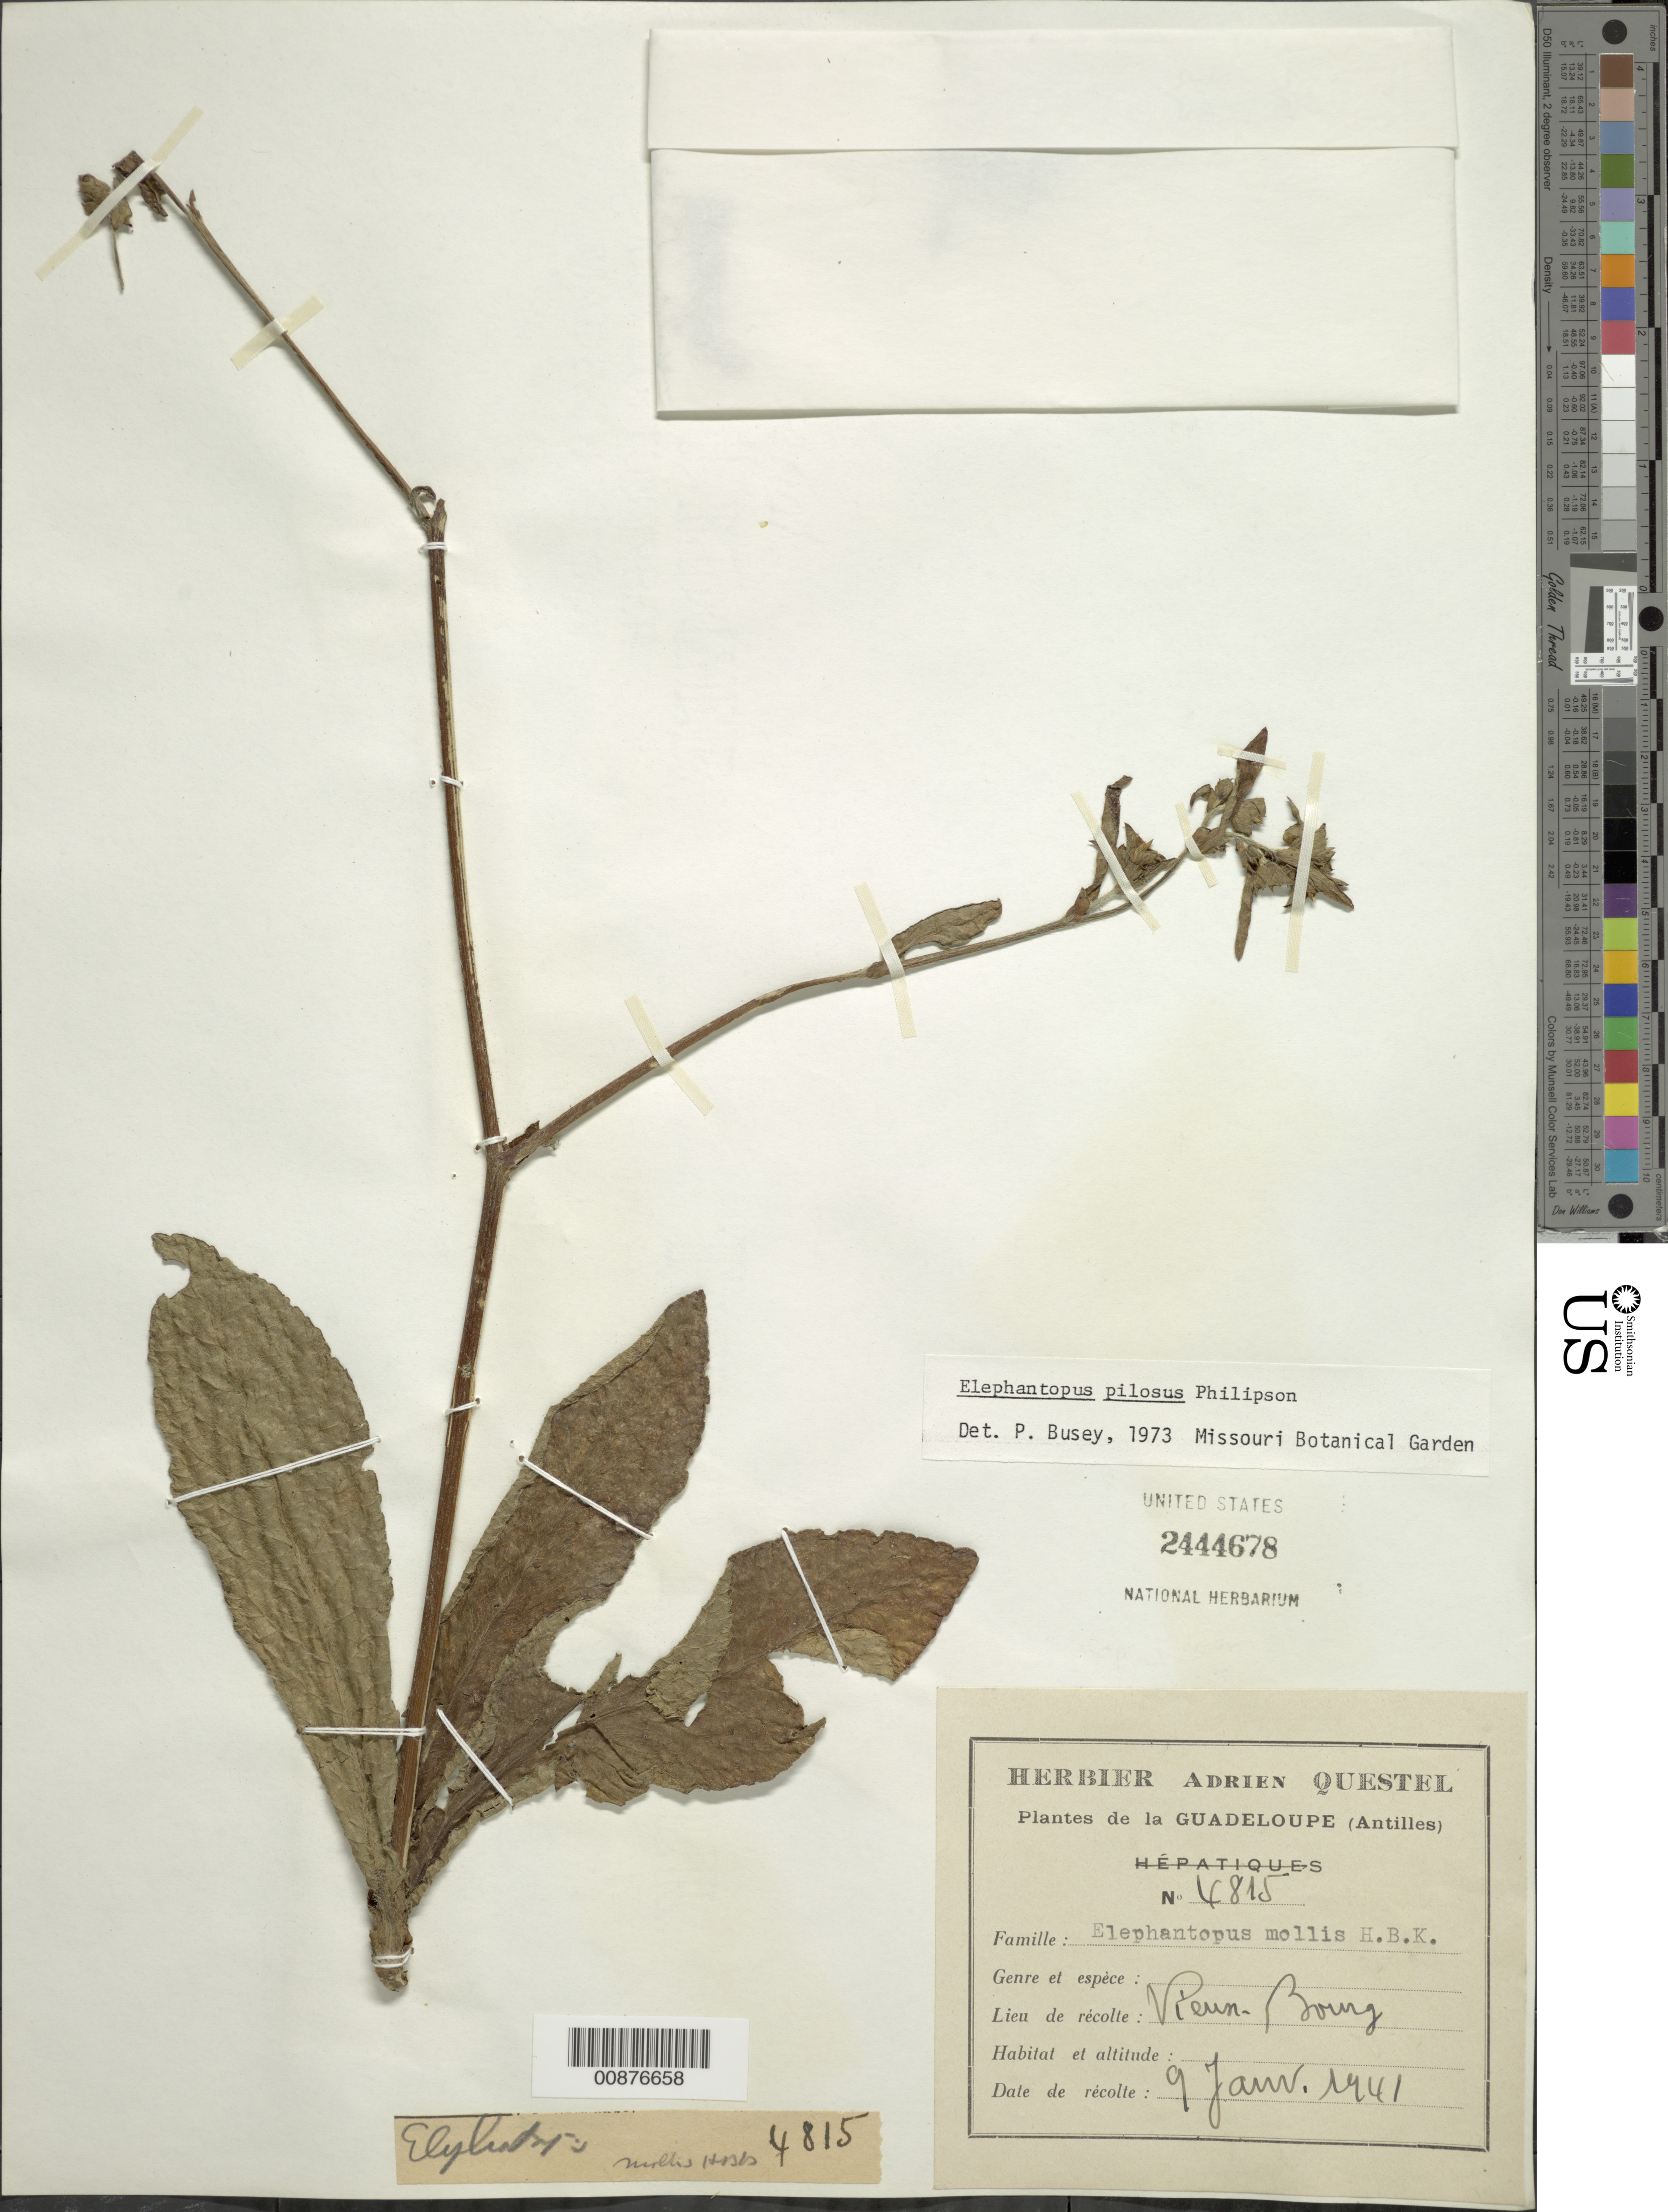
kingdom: Plantae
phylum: Tracheophyta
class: Magnoliopsida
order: Asterales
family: Asteraceae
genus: Elephantopus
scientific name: Elephantopus mollis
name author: Kunth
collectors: A. Questel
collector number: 4815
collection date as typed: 09 Jan 1941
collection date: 1941-01-09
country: Guadeloupe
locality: Vieun-Bourg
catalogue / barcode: US 2444678